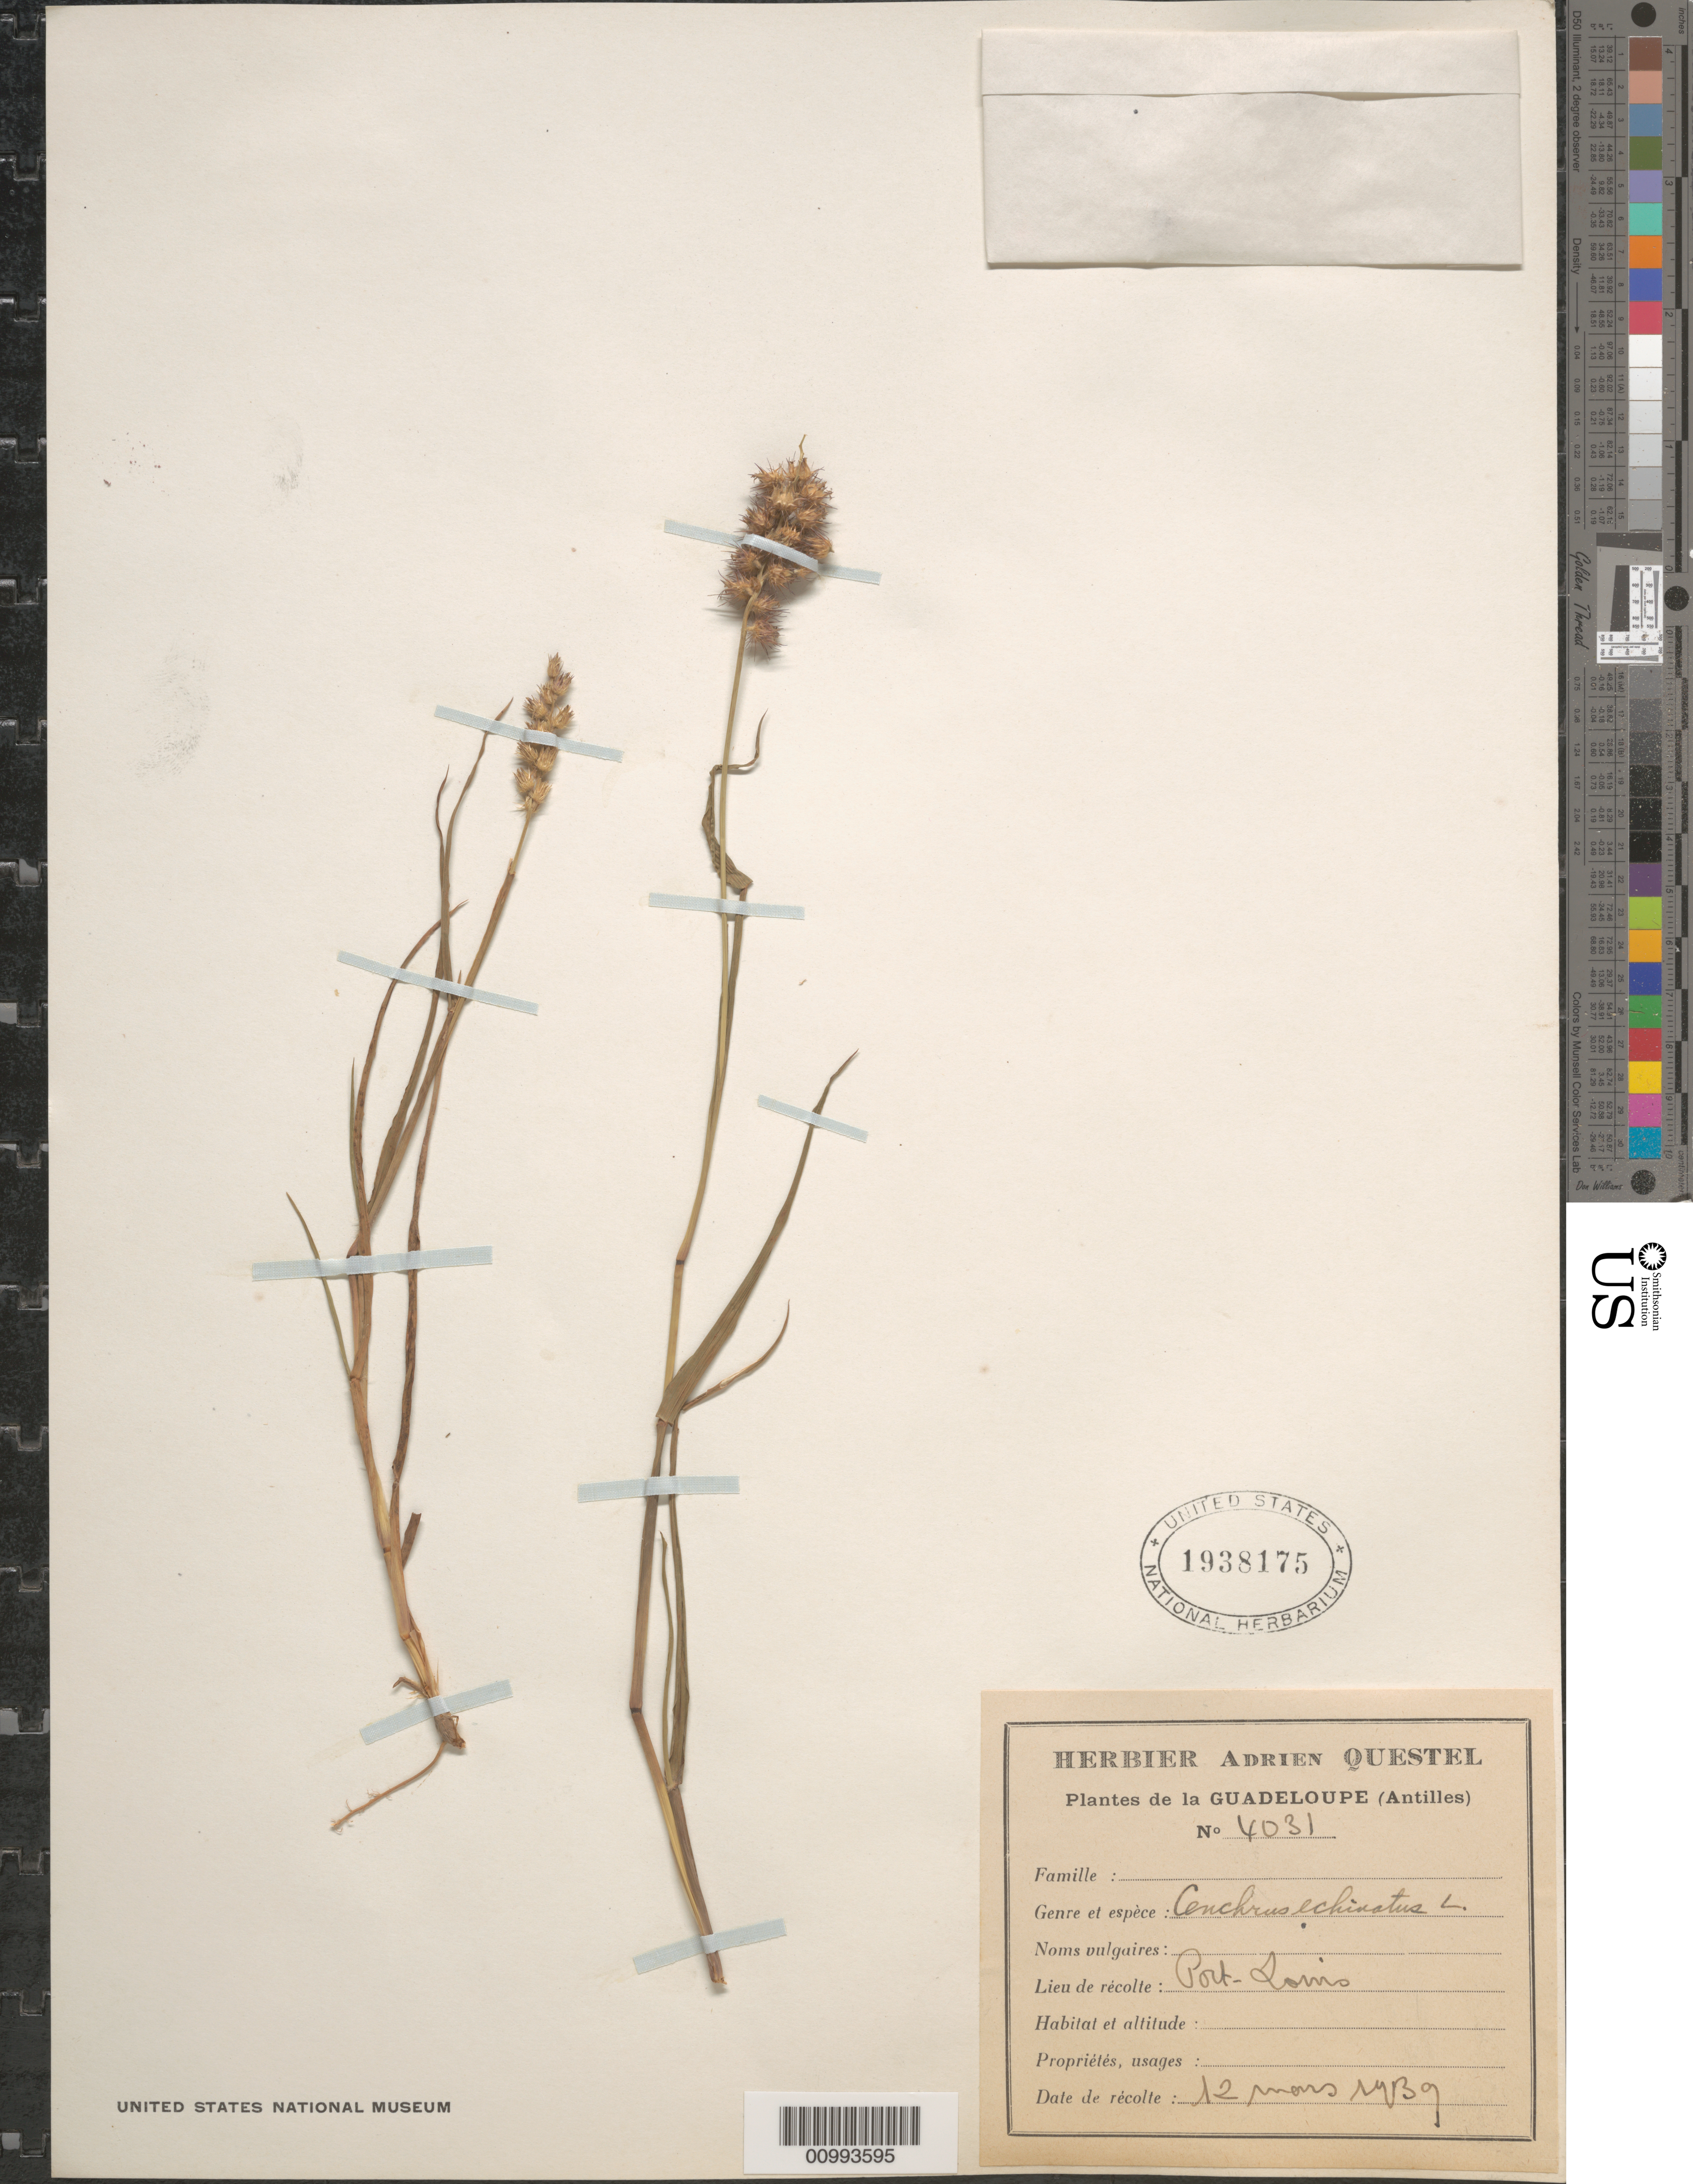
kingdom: Plantae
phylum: Tracheophyta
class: Liliopsida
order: Poales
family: Poaceae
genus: Cenchrus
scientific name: Cenchrus echinatus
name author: L.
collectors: A. Questel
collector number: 4031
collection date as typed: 12 Mar 1939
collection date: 1939-03-12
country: Guadeloupe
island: Grande Terre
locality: Port Lomis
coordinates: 0 N, 0 E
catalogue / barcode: US 1938175